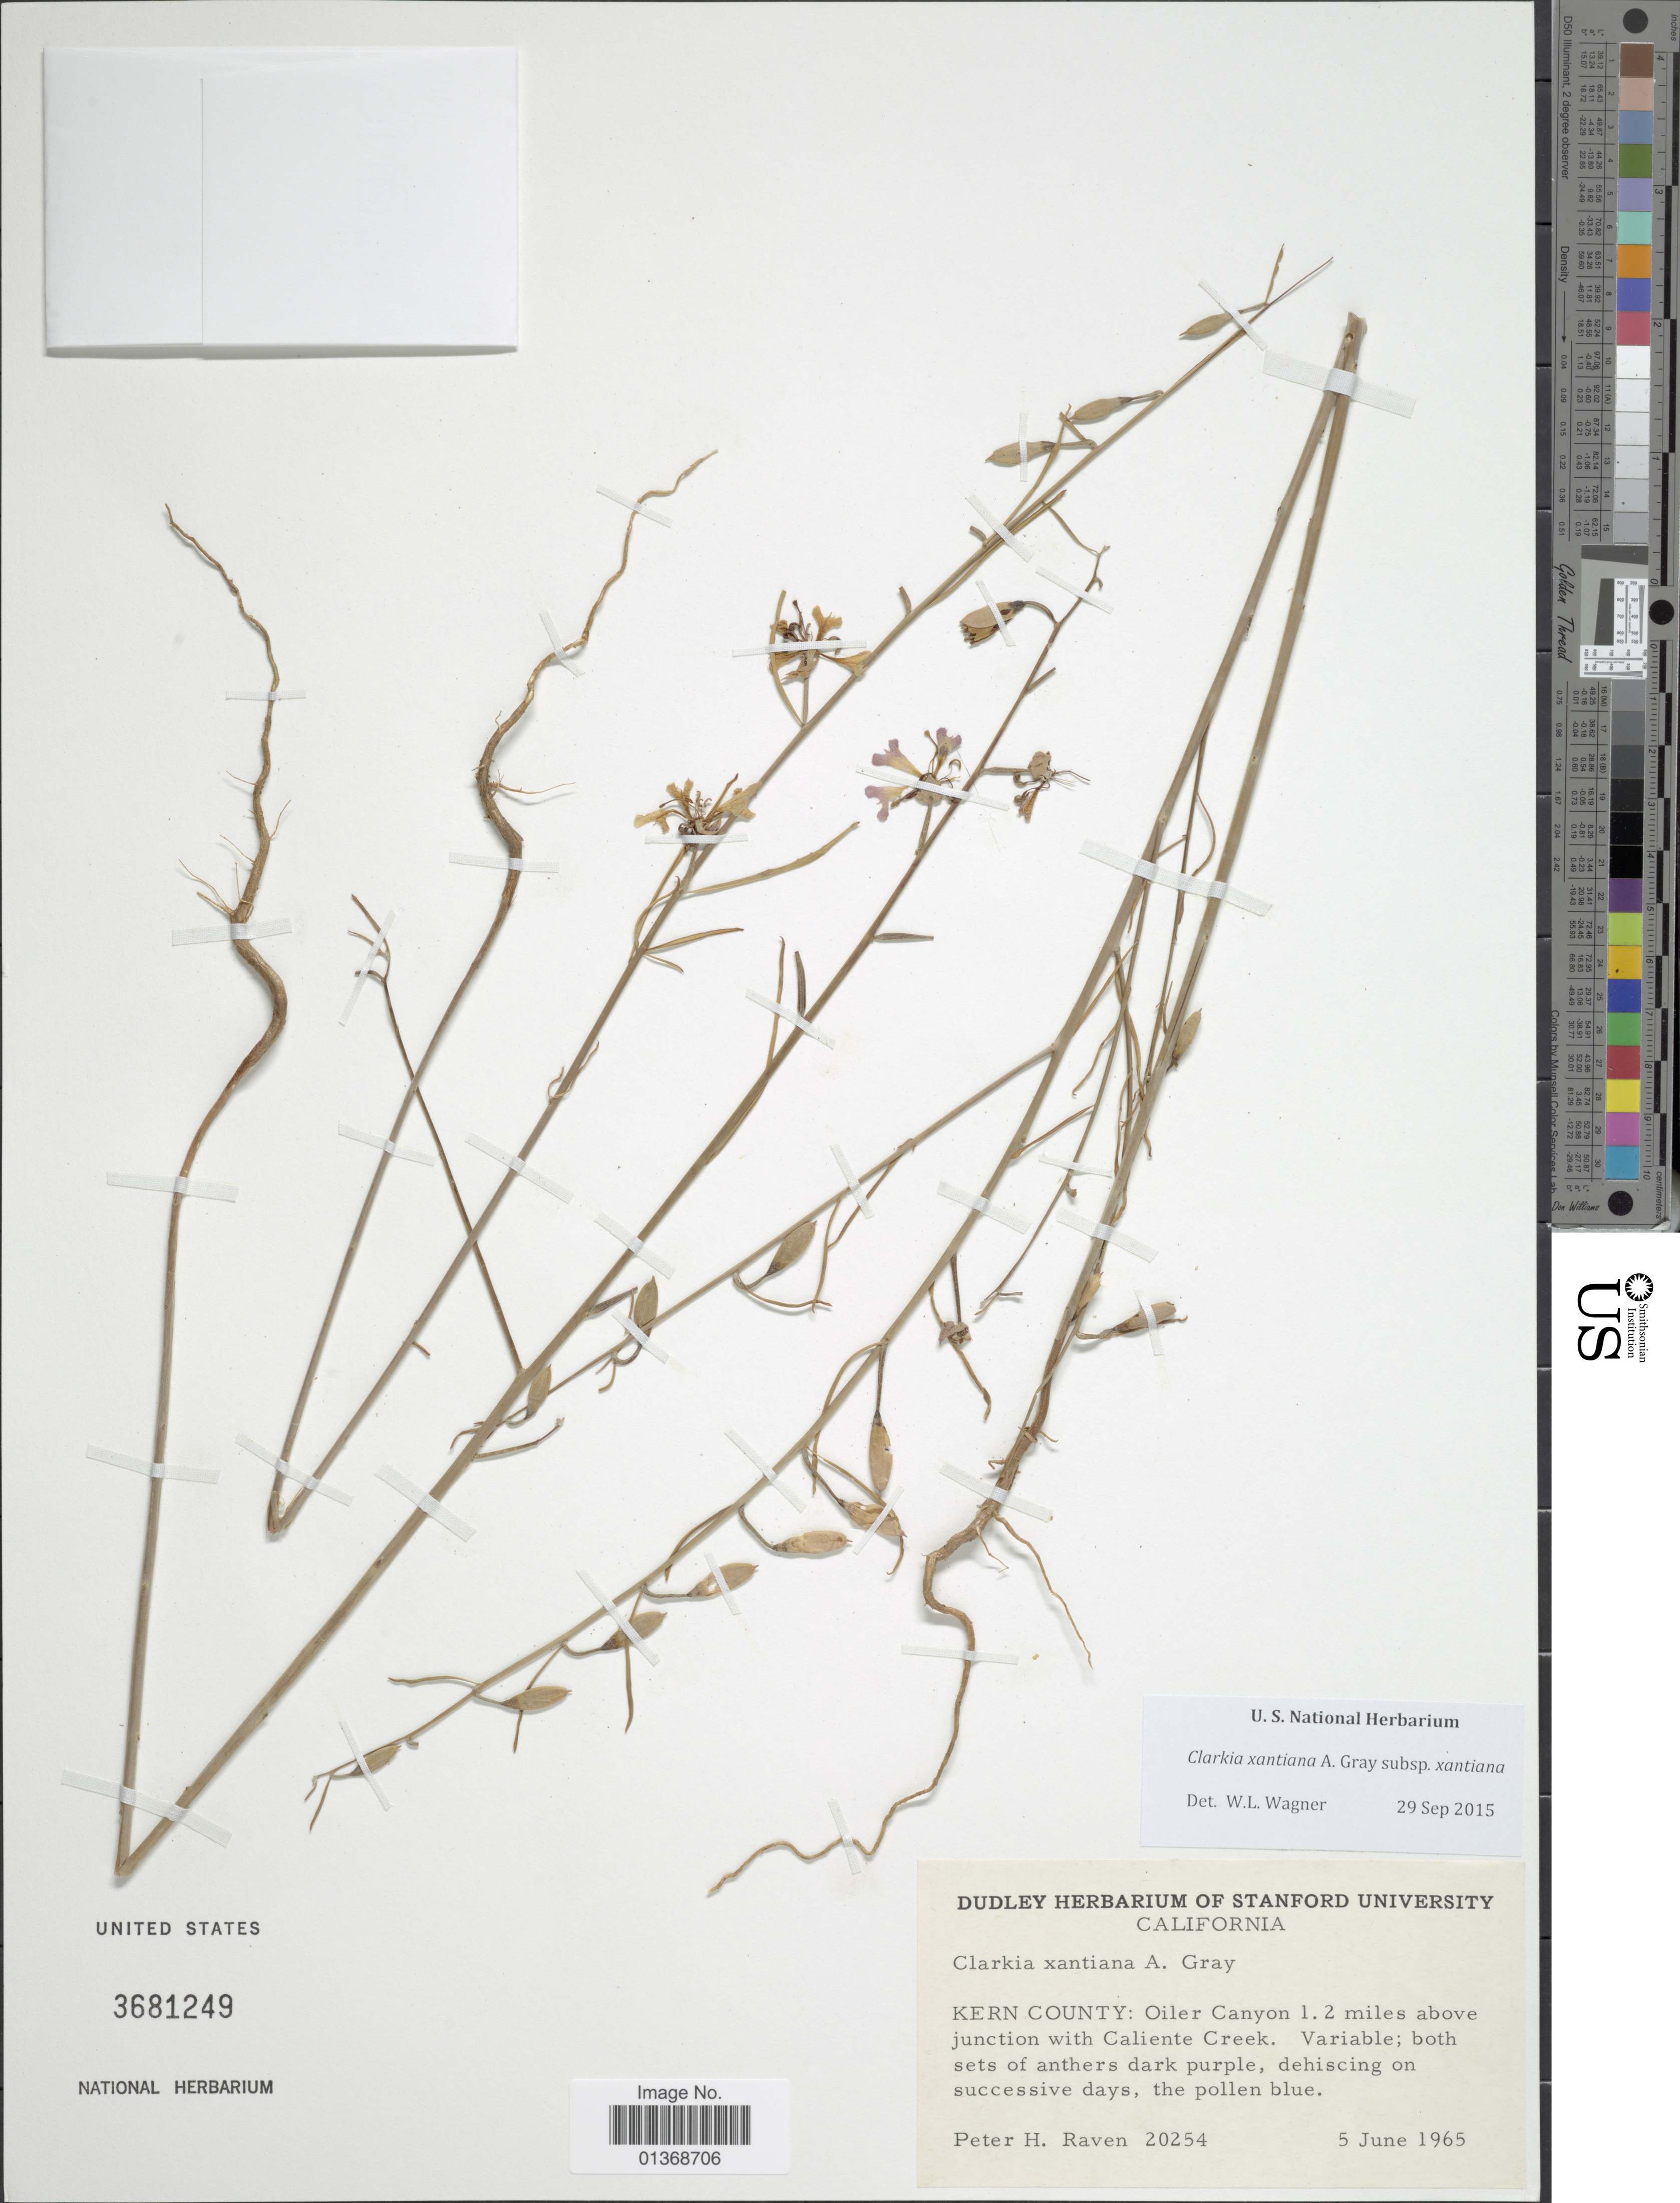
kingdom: Plantae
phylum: Tracheophyta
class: Magnoliopsida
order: Myrtales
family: Onagraceae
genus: Clarkia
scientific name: Clarkia xantiana subsp. xantiana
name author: A. Gray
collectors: P. H. Raven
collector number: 20254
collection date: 1965-06-05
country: United States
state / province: California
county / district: Kern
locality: Kern County: Oiler Canyon 1.2 miles above junction with Caliente Creek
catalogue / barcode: US 3681249